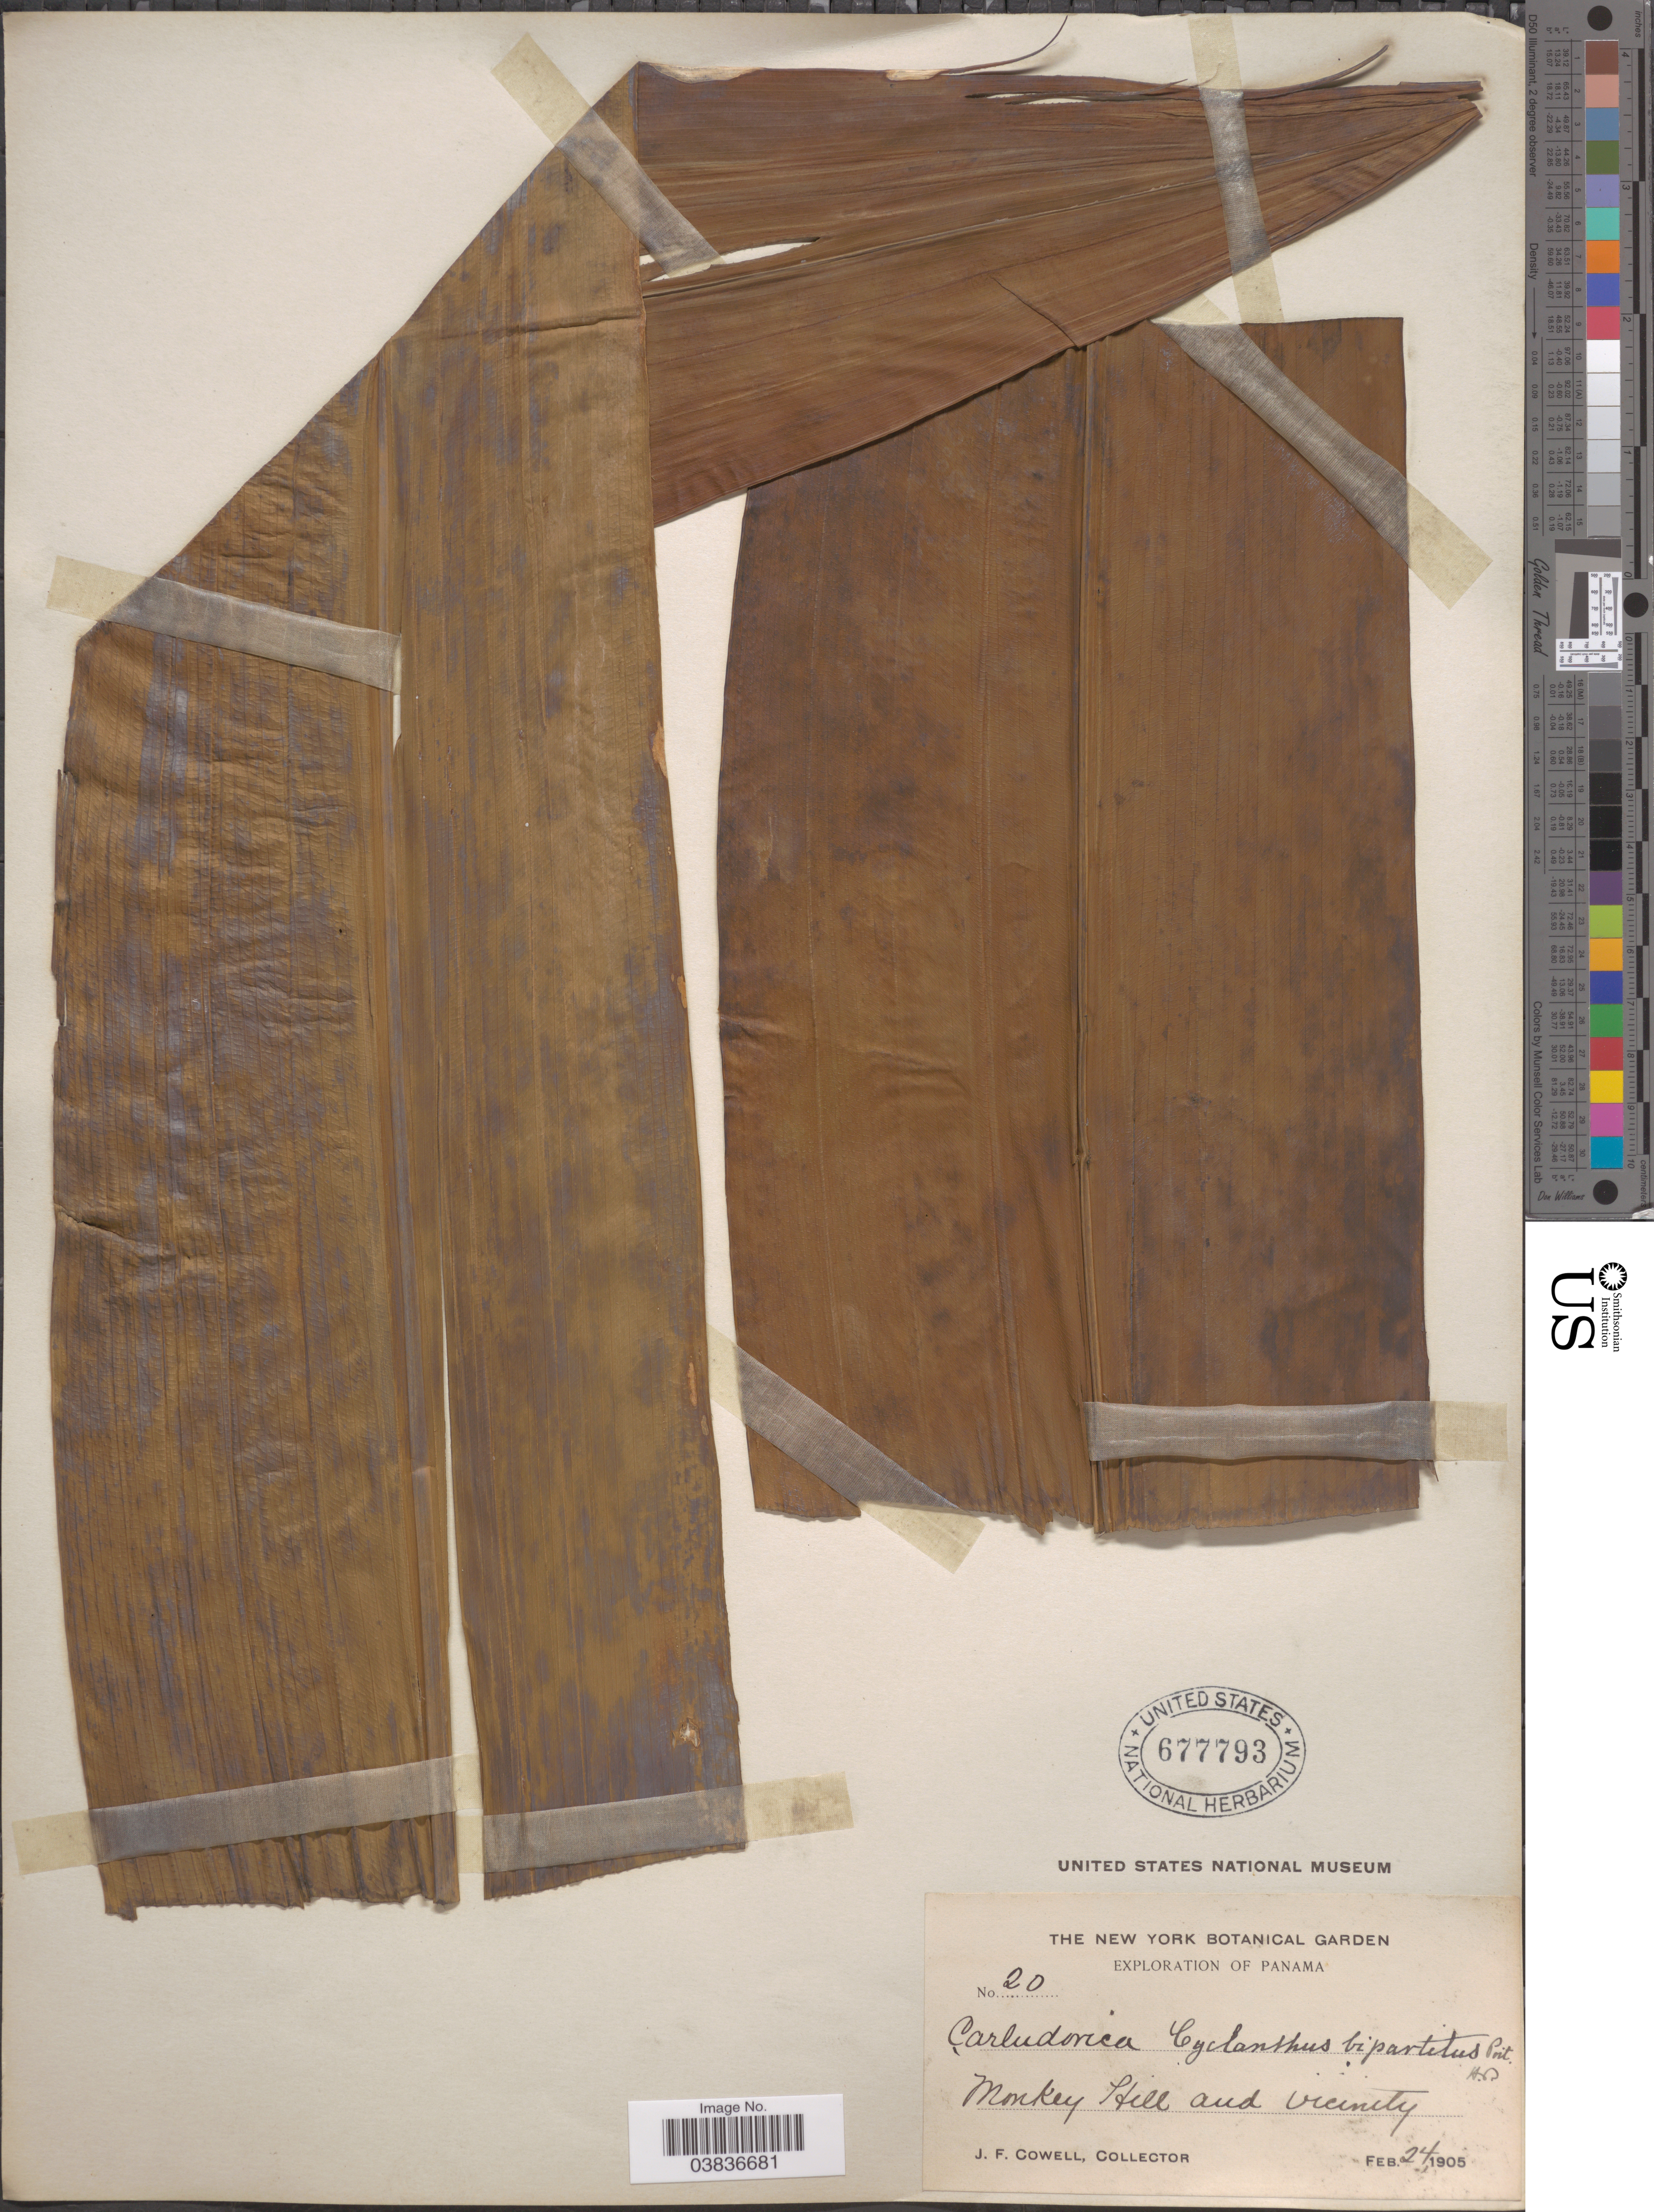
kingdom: Plantae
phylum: Tracheophyta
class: Liliopsida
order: Pandanales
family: Cyclanthaceae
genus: Cyclanthus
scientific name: Cyclanthus bipartitus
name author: Poit. ex A. Rich.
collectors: J. F. Cowell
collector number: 20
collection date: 1905-02-24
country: Panama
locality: Monkey Hill and vicinity.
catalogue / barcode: US 677793